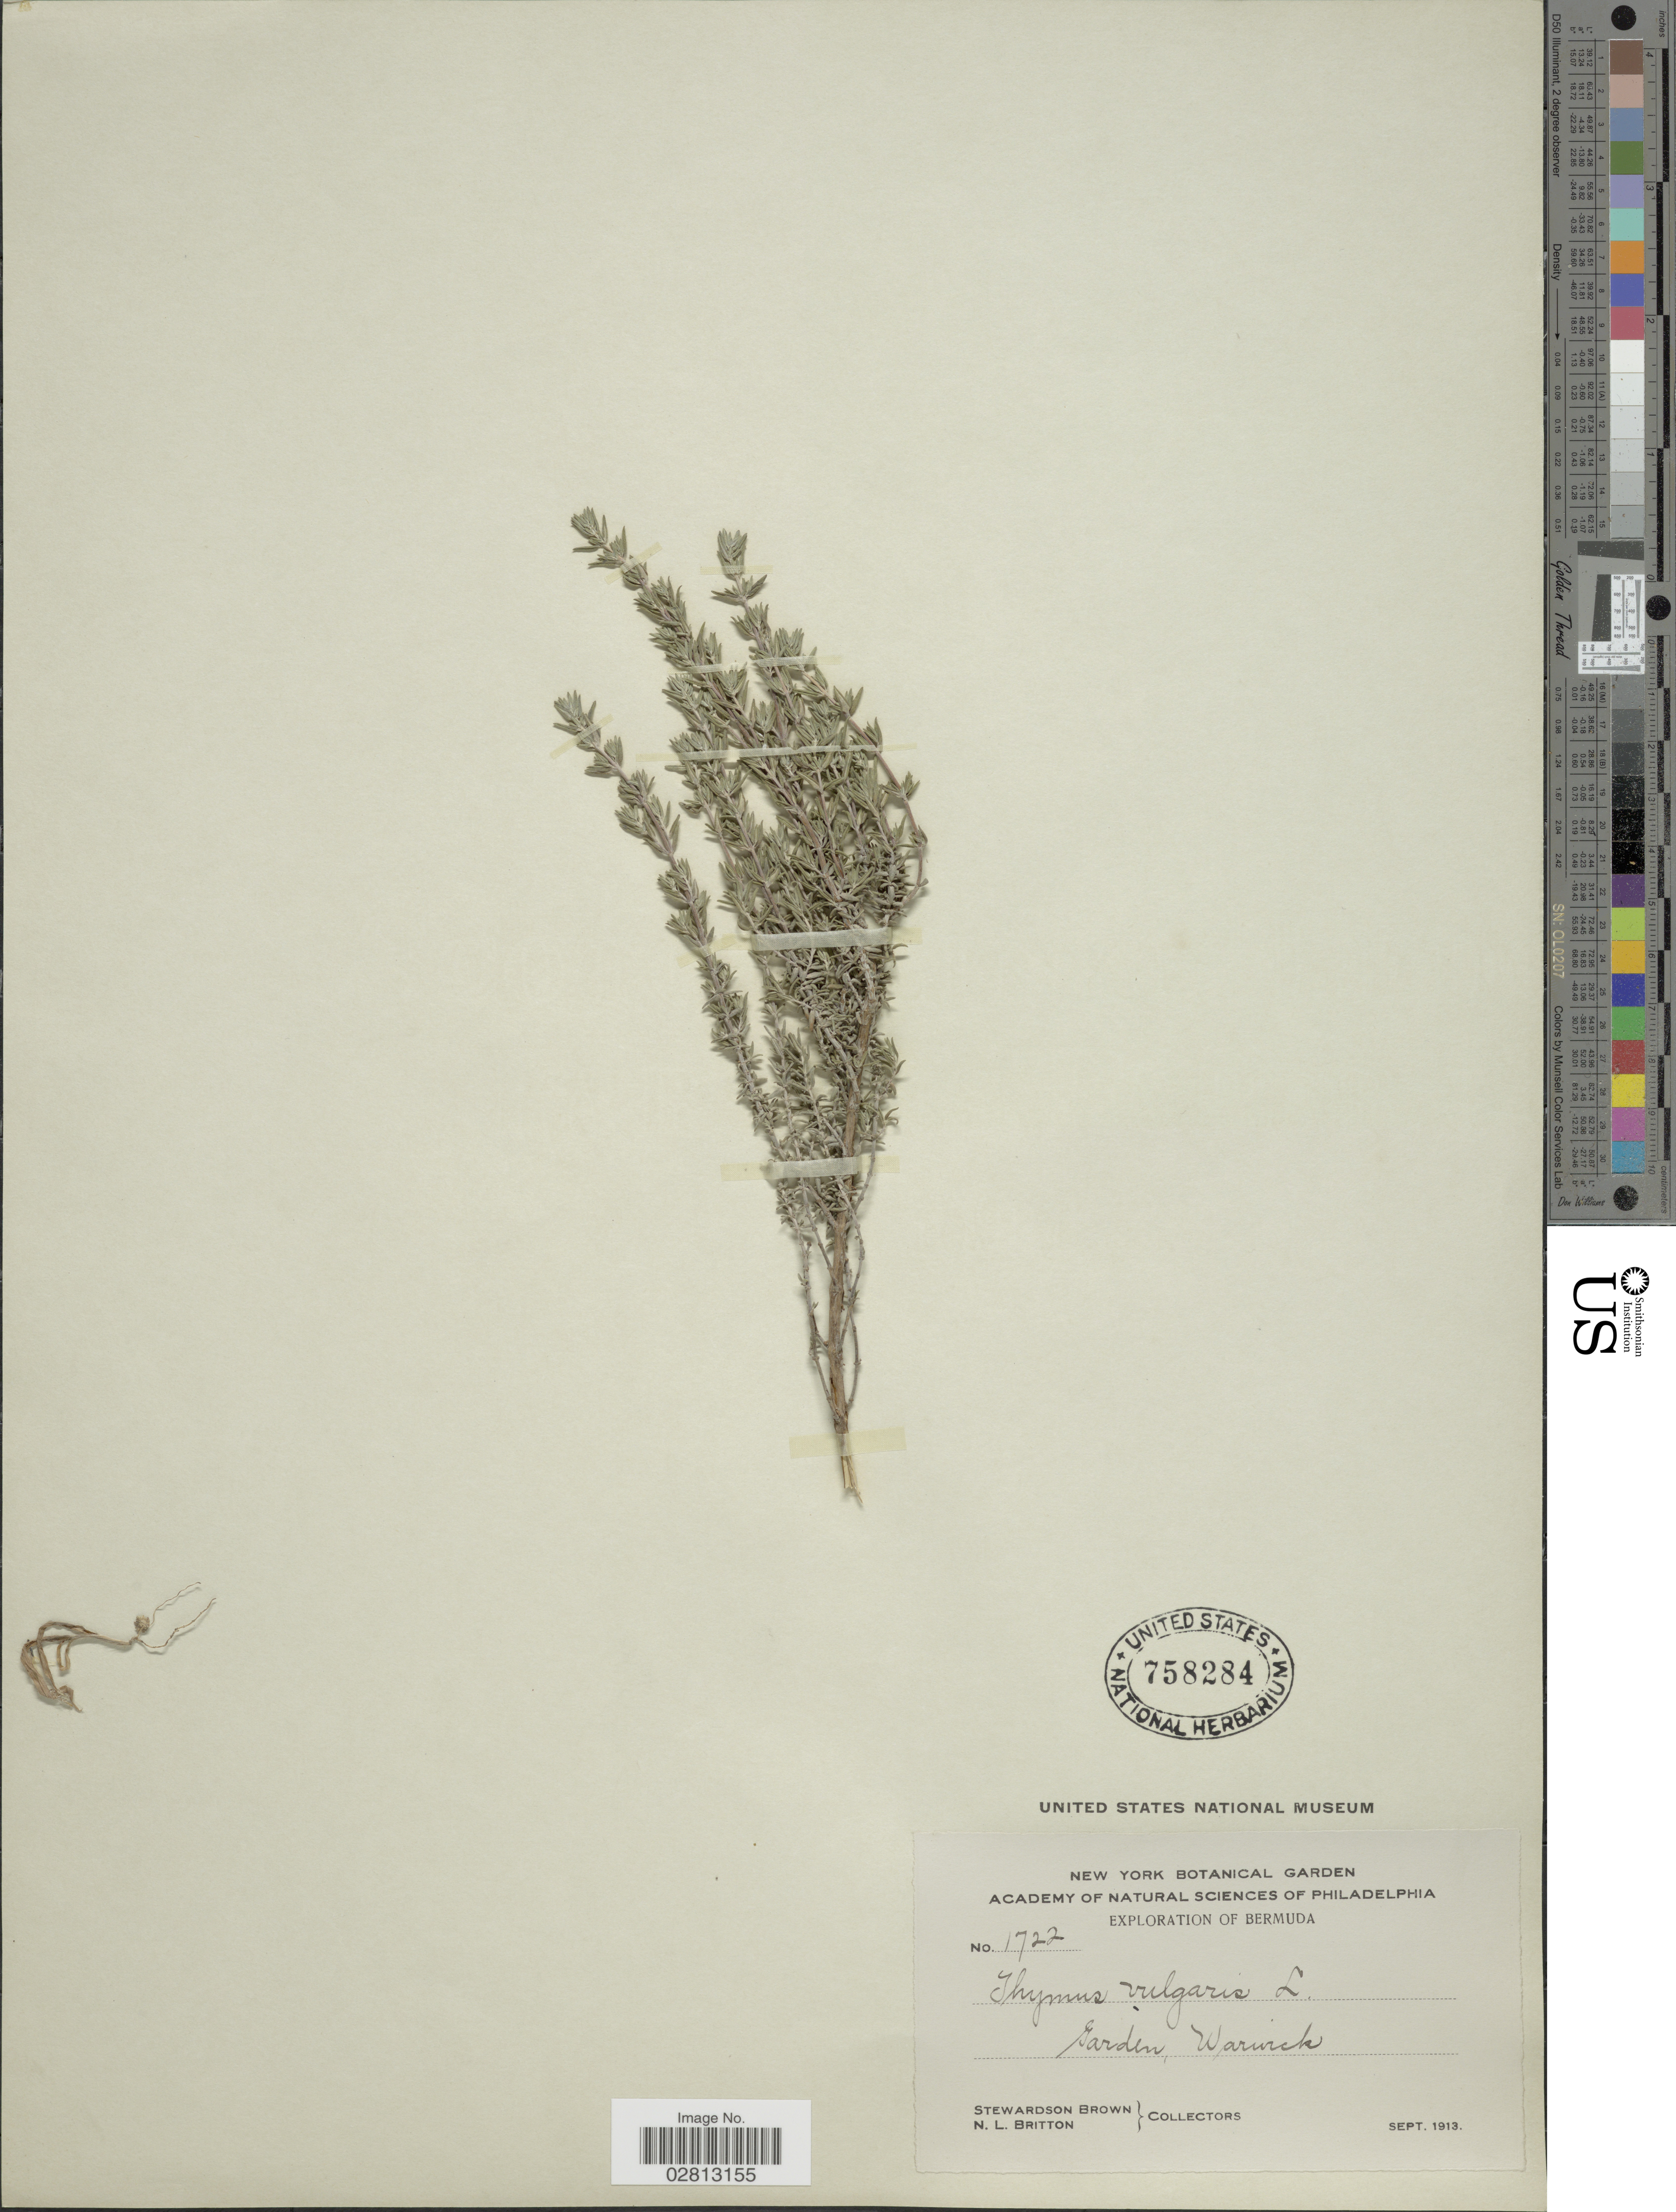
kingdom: Plantae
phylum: Tracheophyta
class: Magnoliopsida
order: Lamiales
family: Lamiaceae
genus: Thymus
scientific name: Thymus vulgaris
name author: L.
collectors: S. Brown & N. Britton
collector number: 1722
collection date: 1913-09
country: Bermuda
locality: Garden Warnick.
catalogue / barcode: US 758284